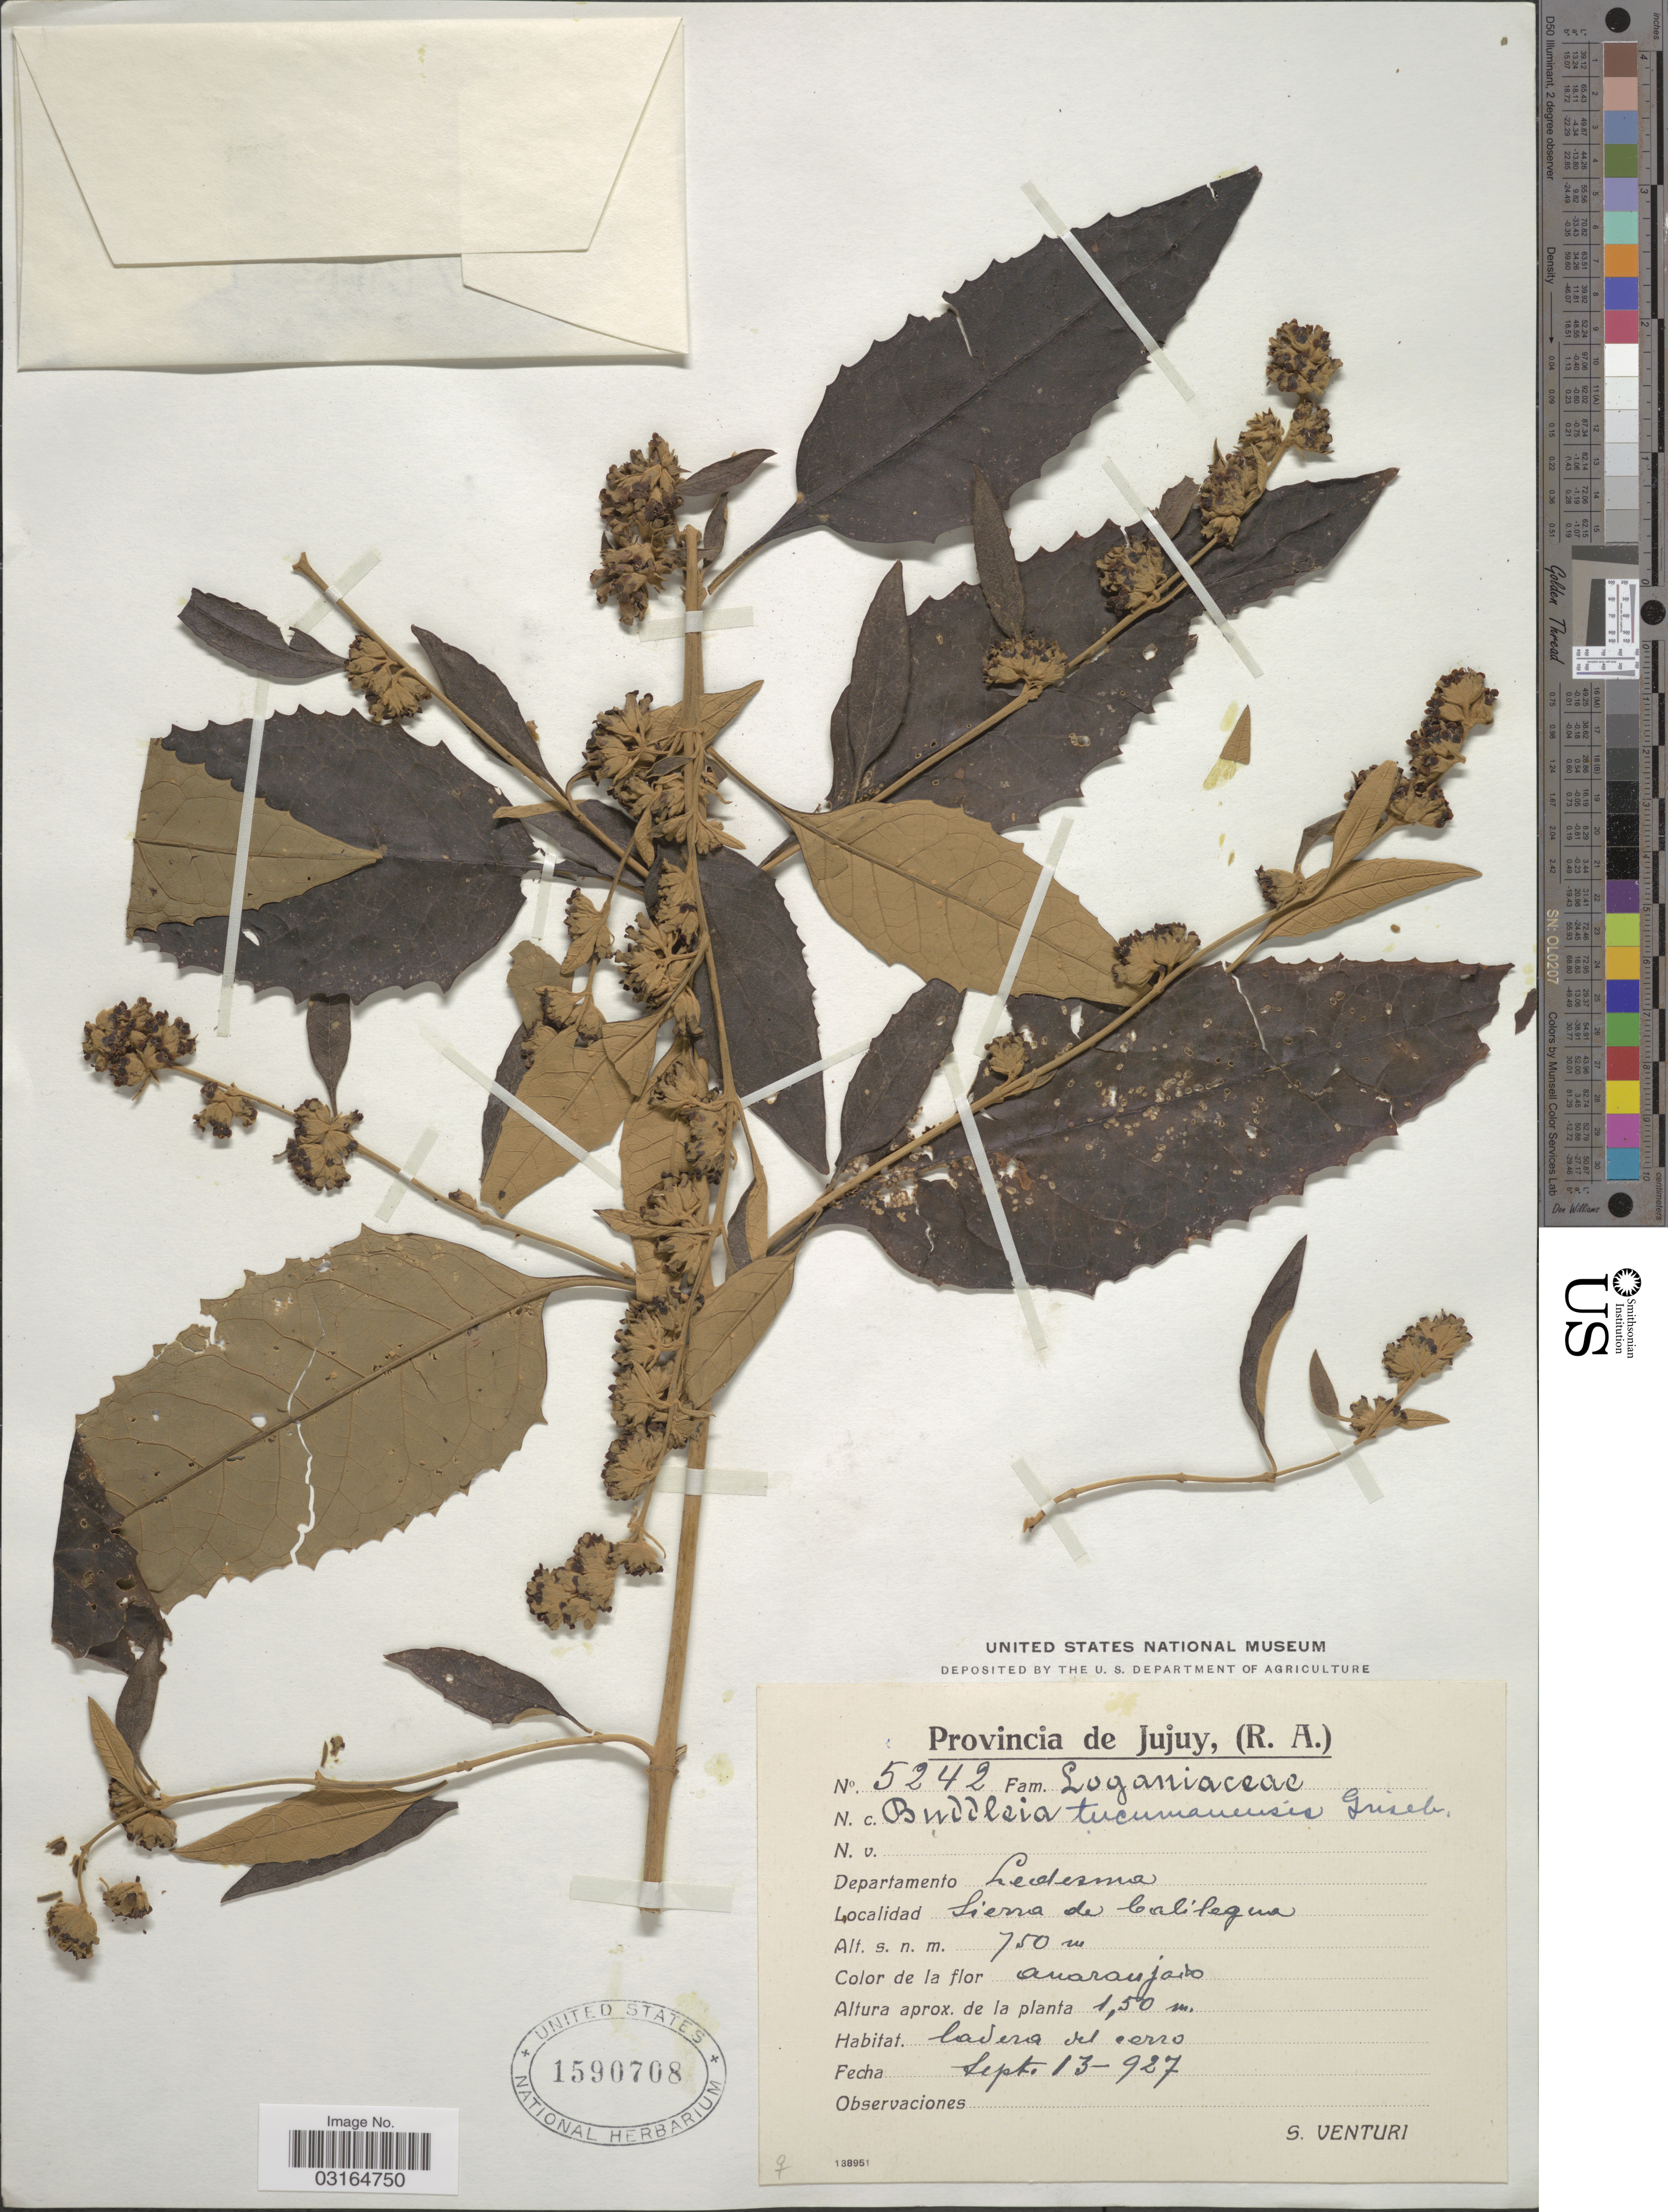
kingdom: Plantae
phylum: Tracheophyta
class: Magnoliopsida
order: Lamiales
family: Scrophulariaceae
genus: Buddleja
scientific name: Buddleja tucumanensis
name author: Griseb.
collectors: S. Venturi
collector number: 5242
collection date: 1927-09-13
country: Argentina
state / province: Jujuy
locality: (R. A.), Departamento Ledesma. Sierra de Calilegua.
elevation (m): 750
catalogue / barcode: US 1590708